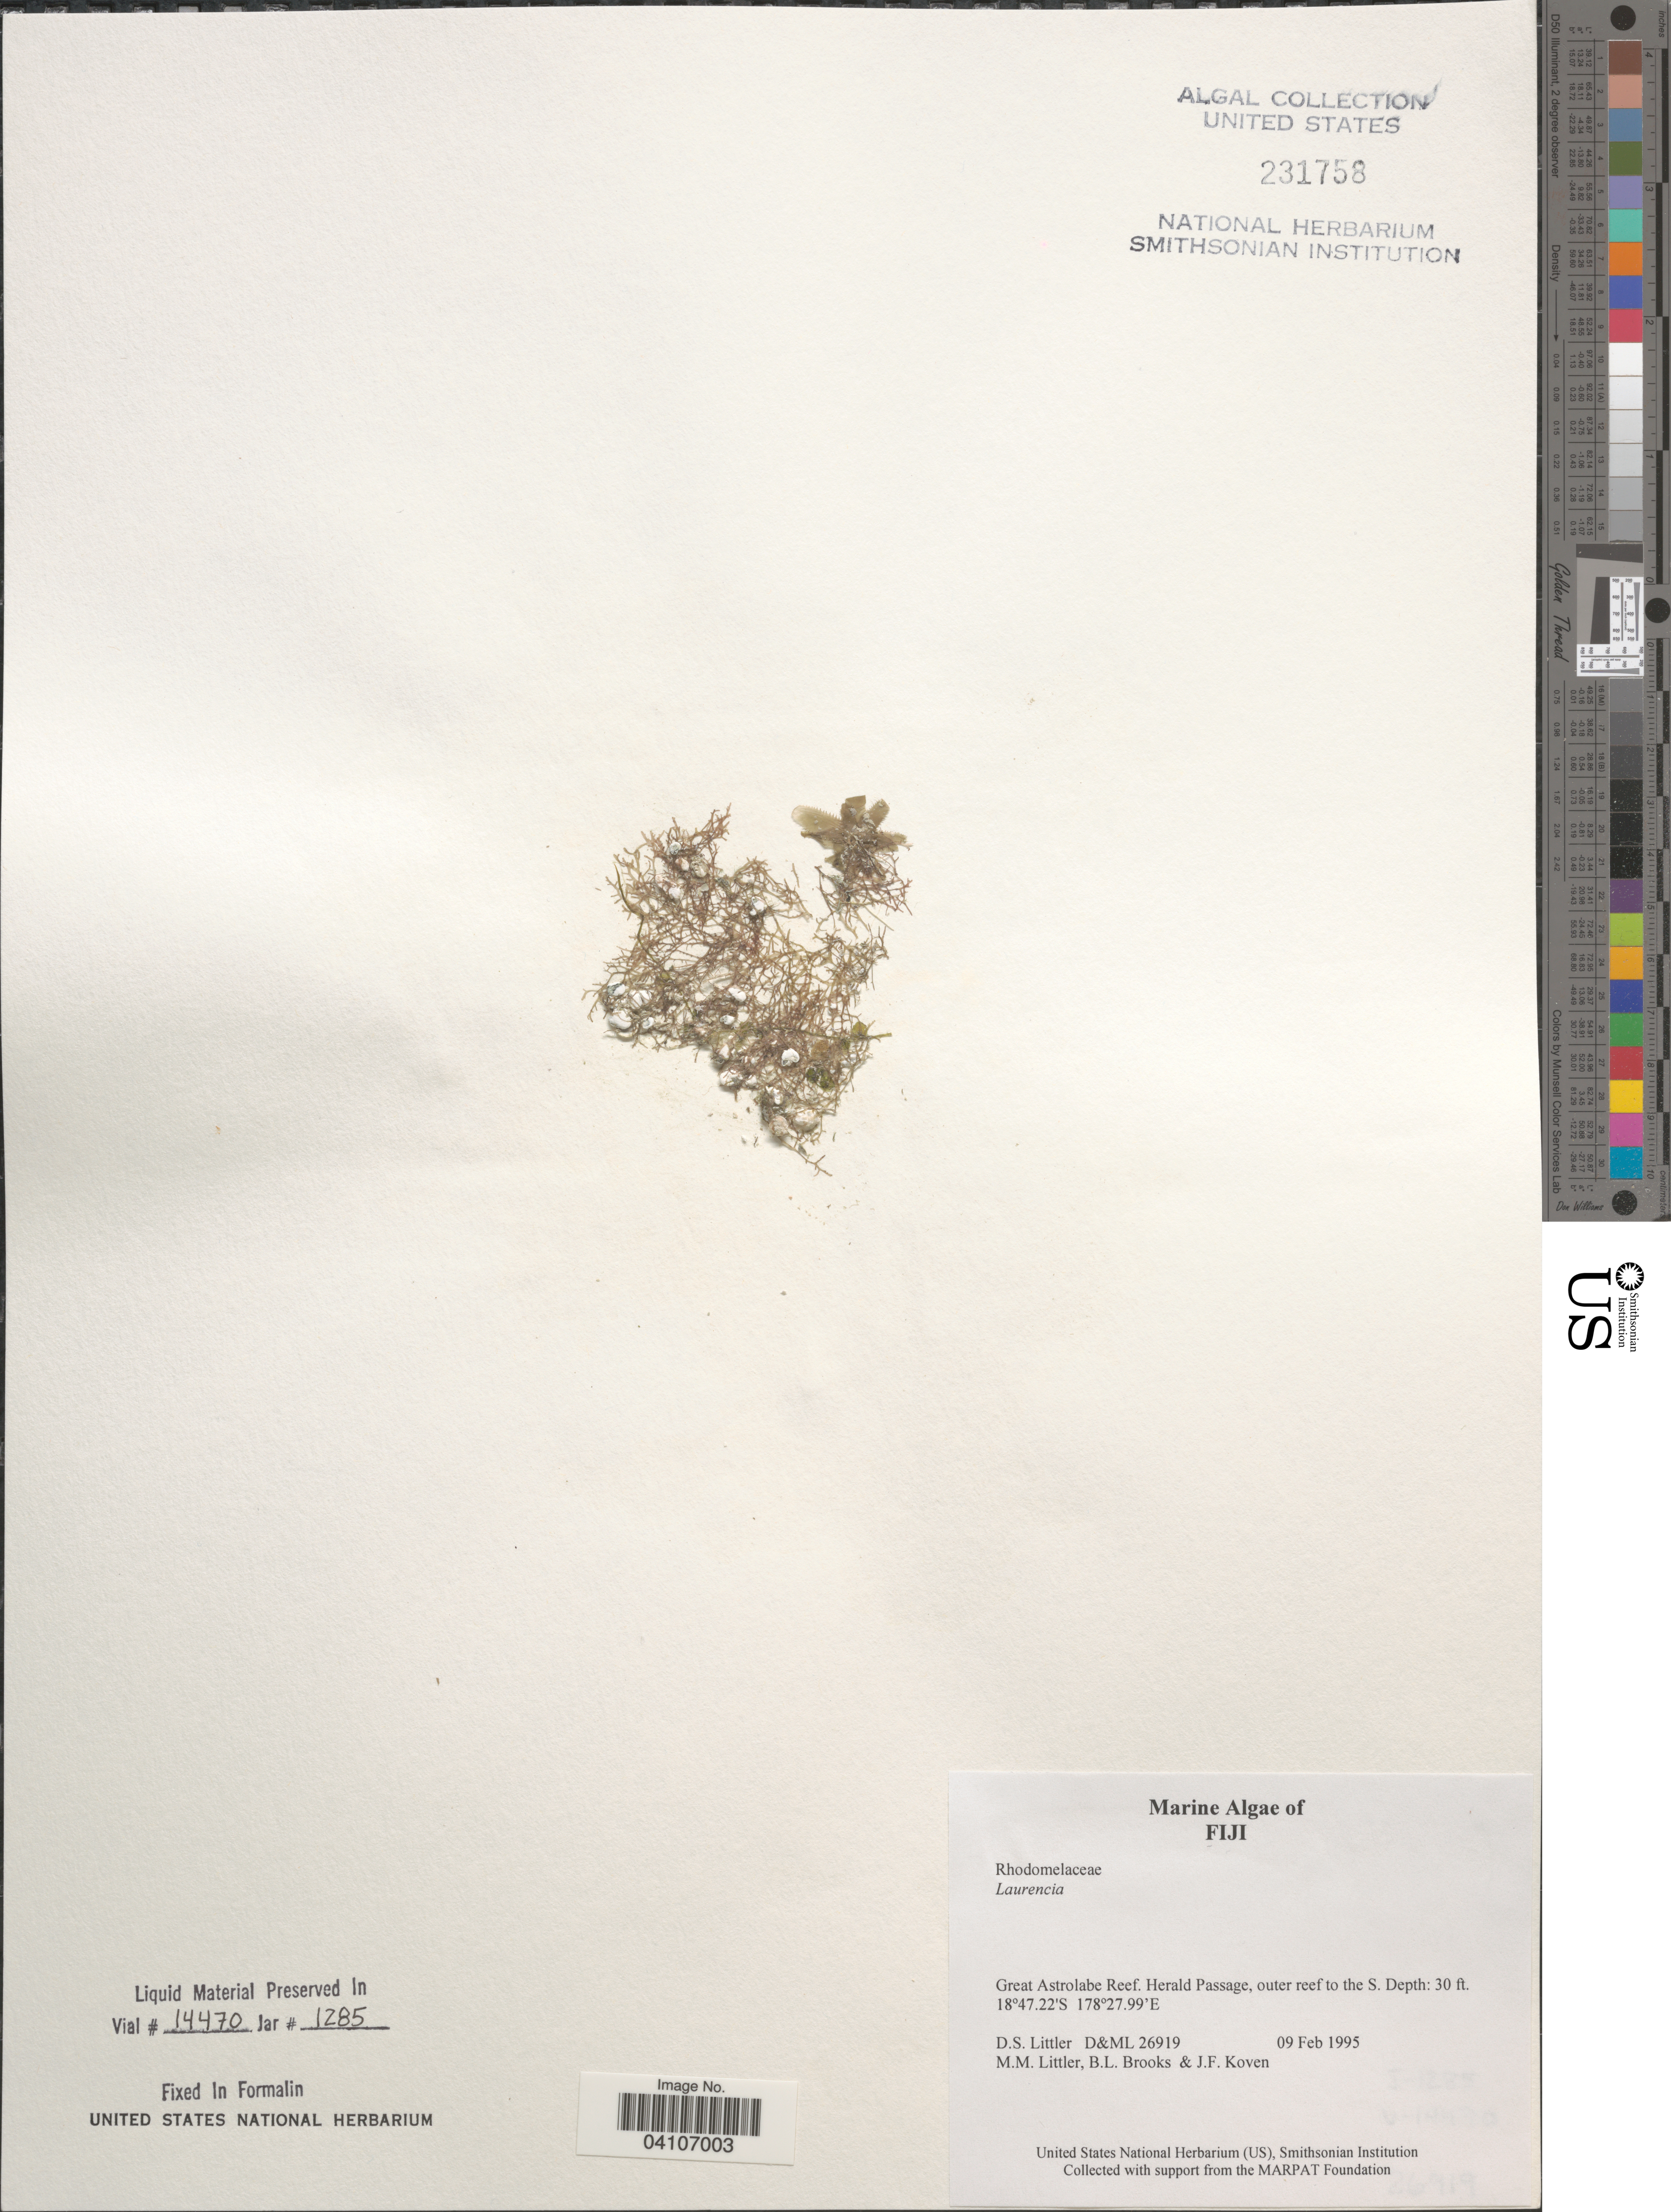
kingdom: Plantae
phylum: Rhodophyta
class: Florideophyceae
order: Ceramiales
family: Rhodomelaceae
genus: Laurencia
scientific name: Laurencia sp.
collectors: D. S. Littler, B. Brooks & J. Koven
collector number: D&ML26919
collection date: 1995-02-09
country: Fiji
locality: Great Astrolabe Reef. Herald Passage, outer reef to the S.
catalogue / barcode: US 231758